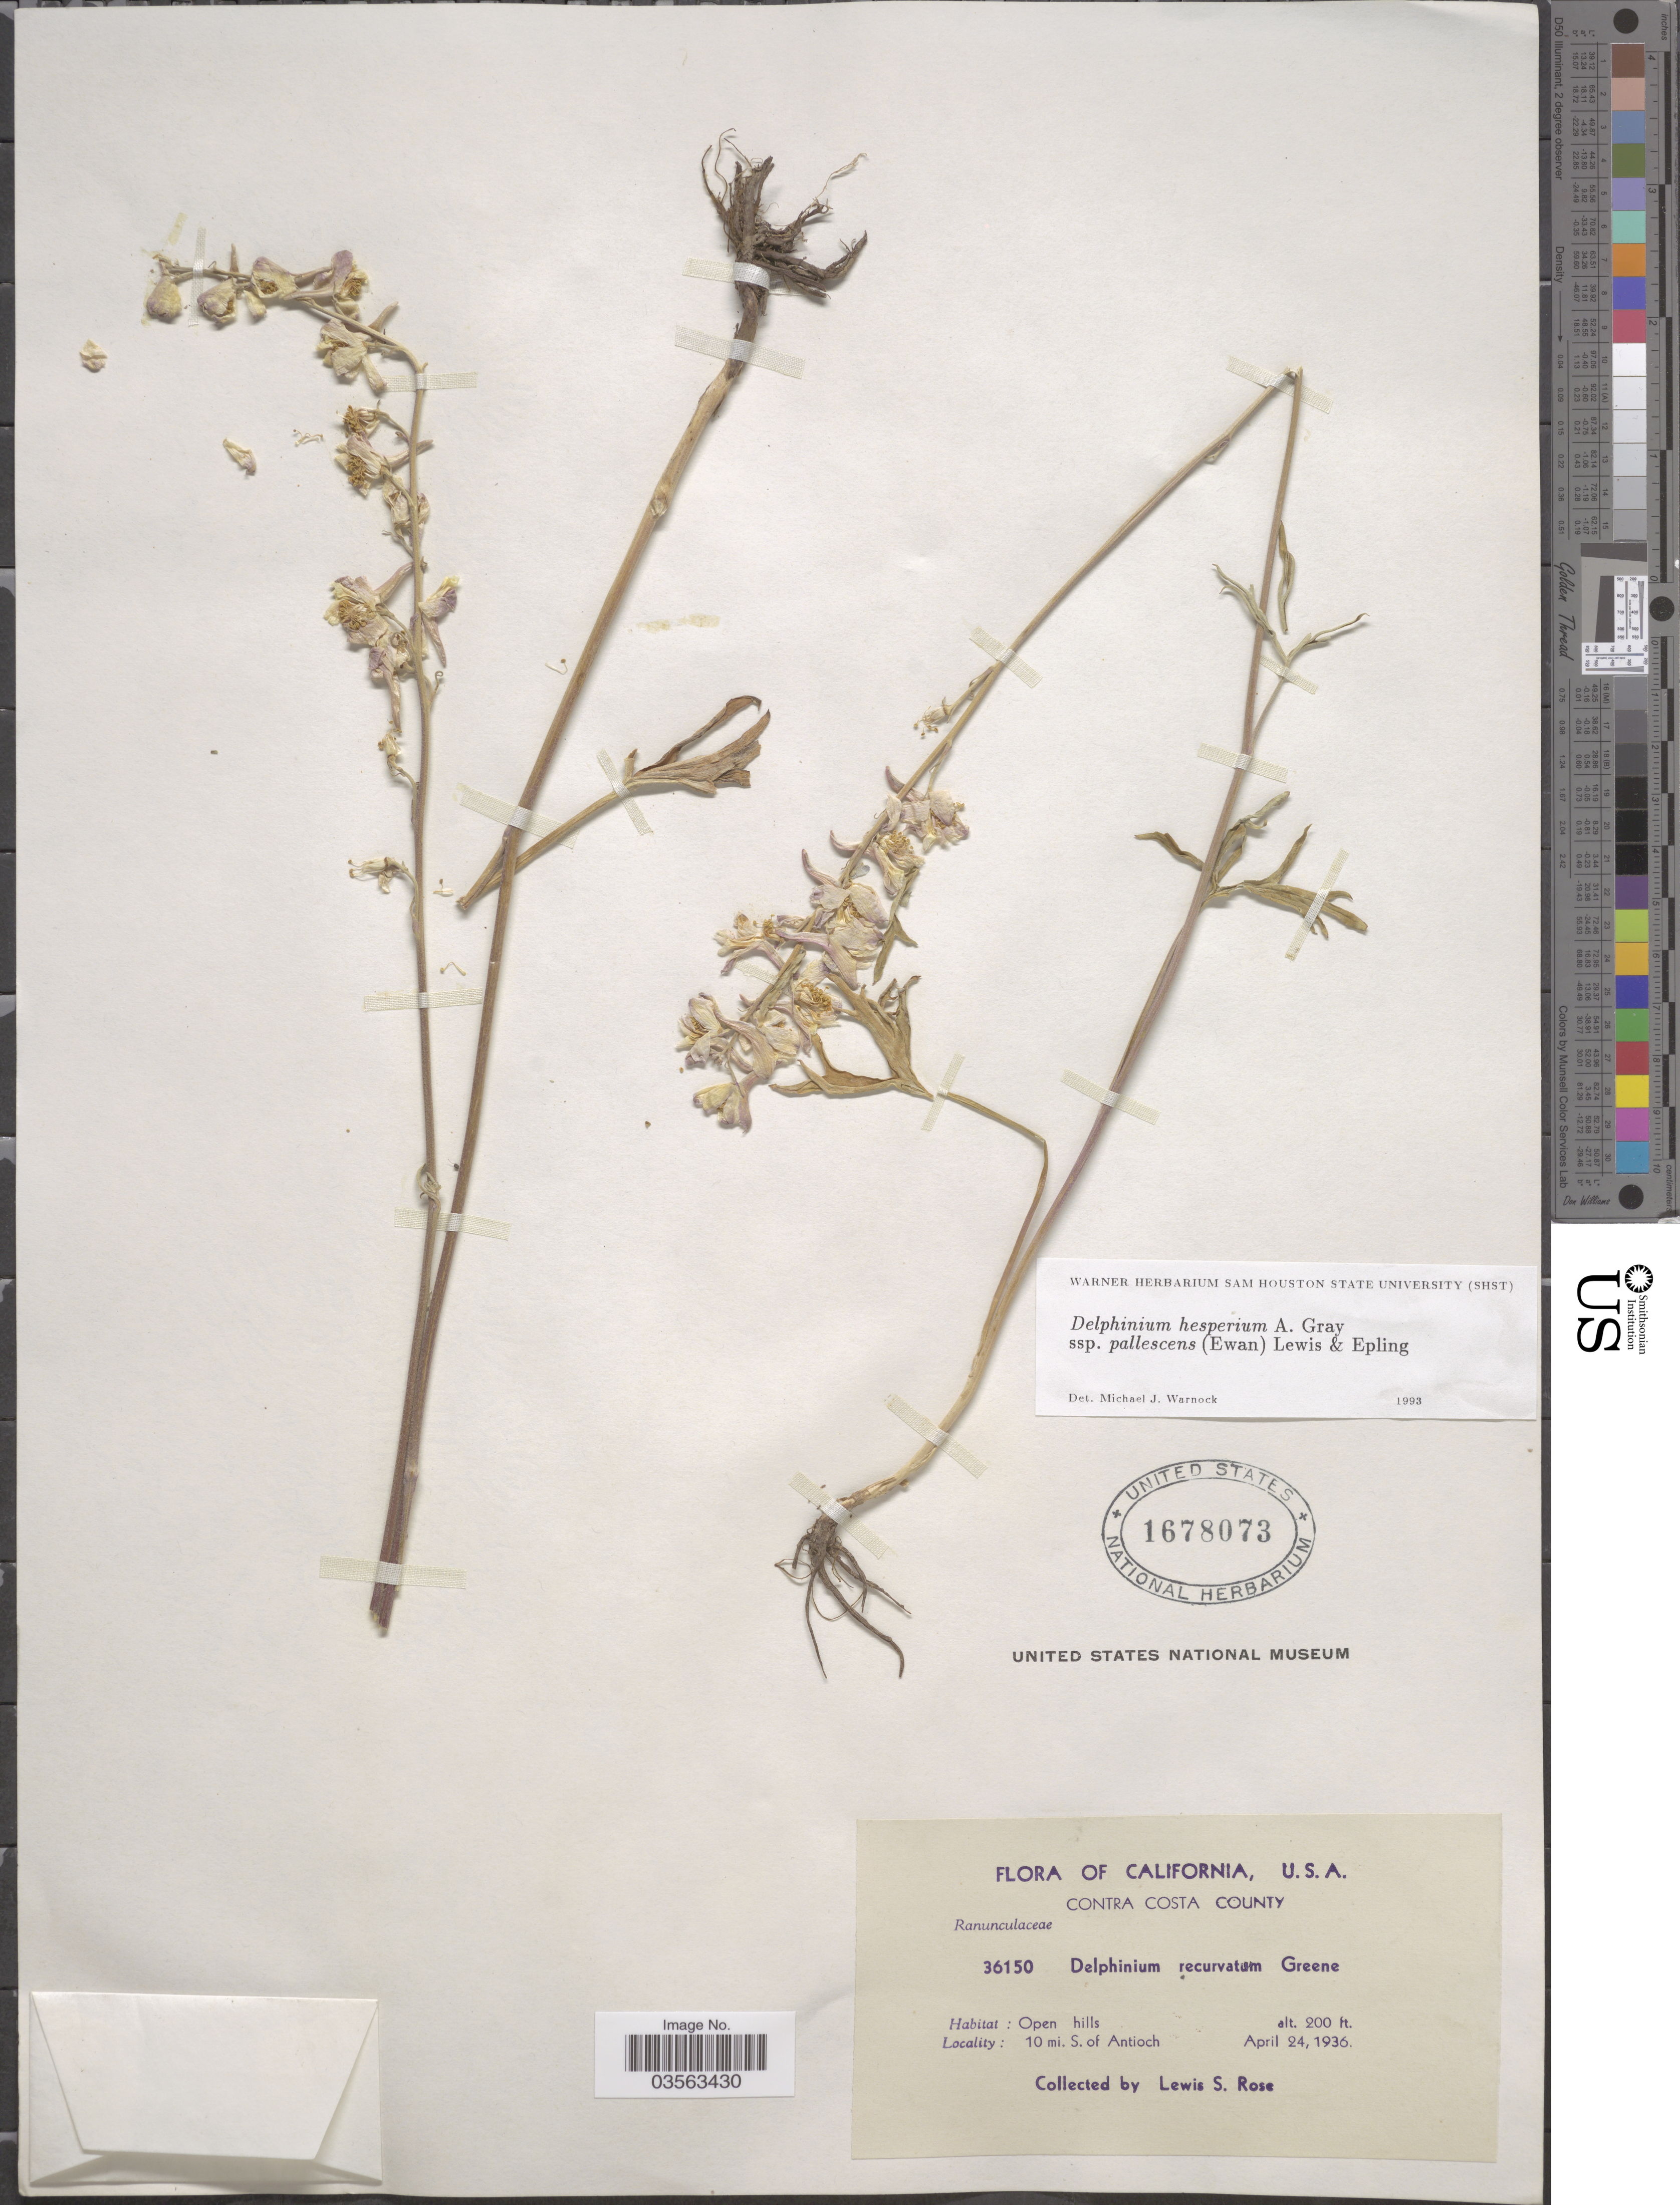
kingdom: Plantae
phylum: Tracheophyta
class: Magnoliopsida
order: Ranunculales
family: Ranunculaceae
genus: Delphinium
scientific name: Delphinium hesperium subsp. pallescens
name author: (Ewan) F. H. Lewis & Epling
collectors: L. S. Rose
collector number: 36150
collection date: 1936-04-24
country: United States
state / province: California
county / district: Contra Costa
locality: Contra Costa County. 10 mi. S. of Antioch.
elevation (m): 61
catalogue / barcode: US 1678073